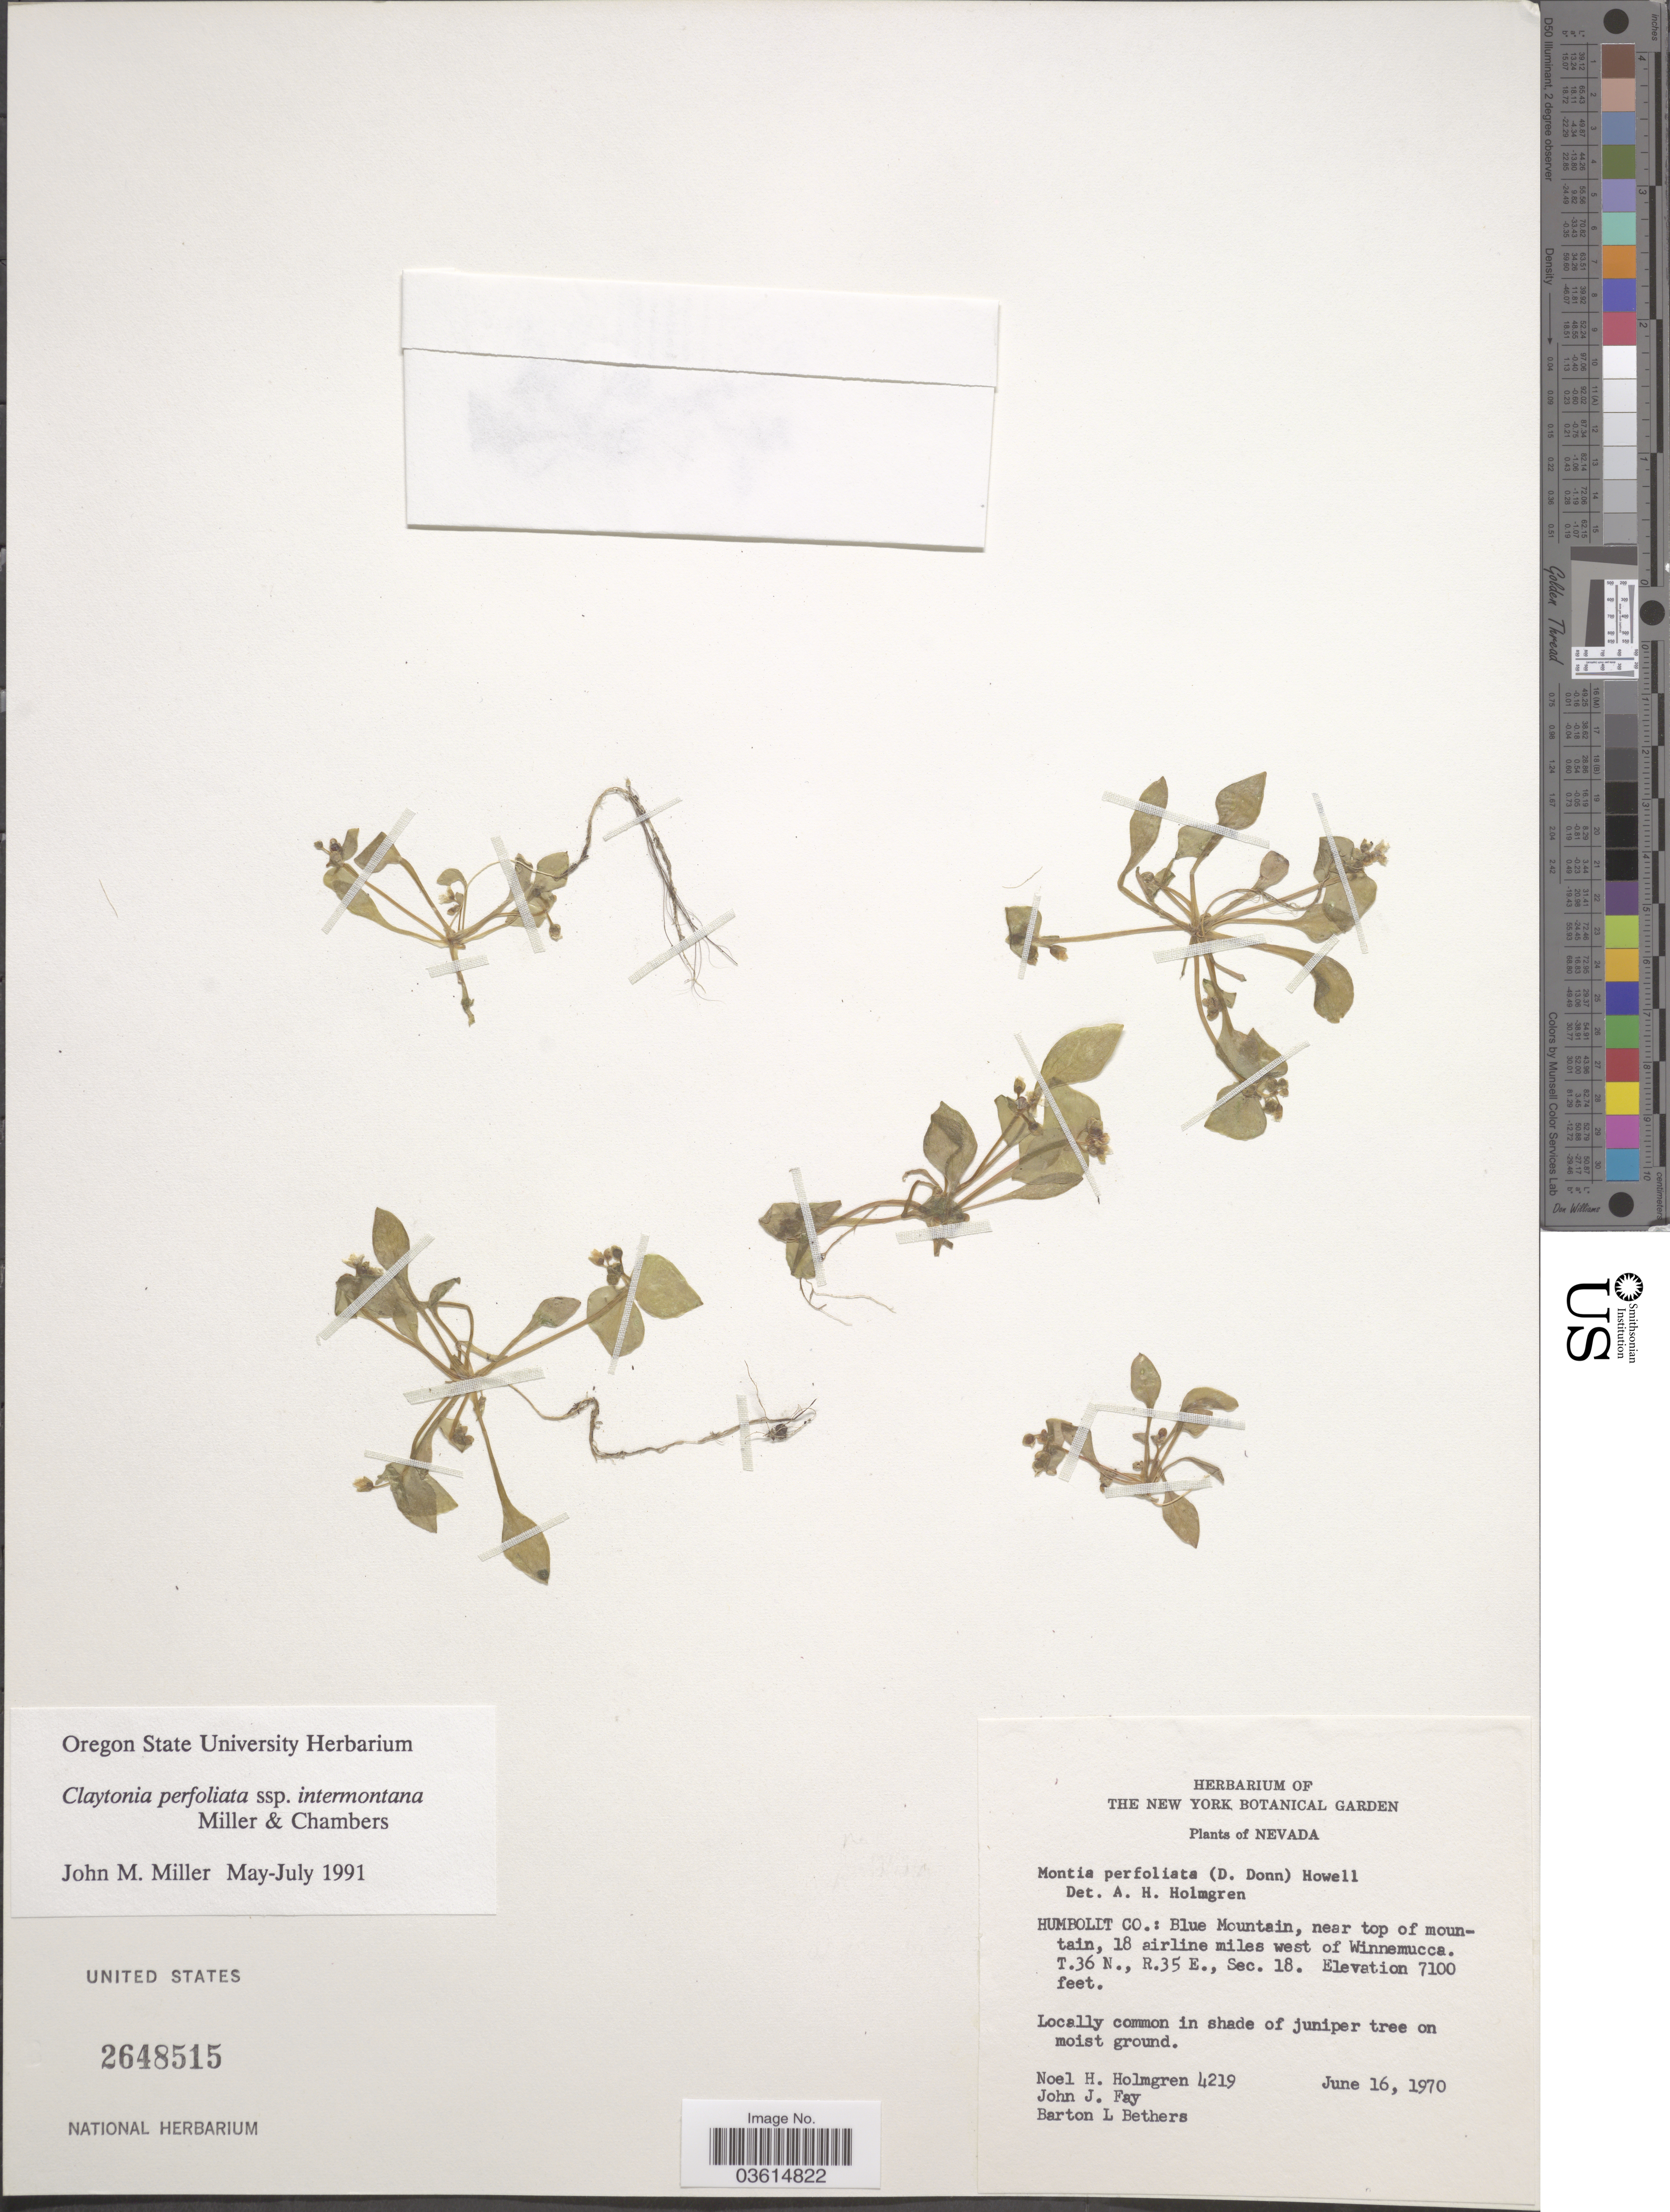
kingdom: Plantae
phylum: Tracheophyta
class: Magnoliopsida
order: Caryophyllales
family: Montiaceae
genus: Claytonia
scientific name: Claytonia perfoliata subsp. intermontana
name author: Mill. & Chambers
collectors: N. H. Holmgren, J. Fay & B. Bethers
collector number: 4219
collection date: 1970-06-16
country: United States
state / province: Nevada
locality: Humboldt Co.: Blue Mountain, near top of mountain, 18 airline miles west of Winnemucca. T.36 N., R.35 E., Sec. 18.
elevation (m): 2164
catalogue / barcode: US 2648515